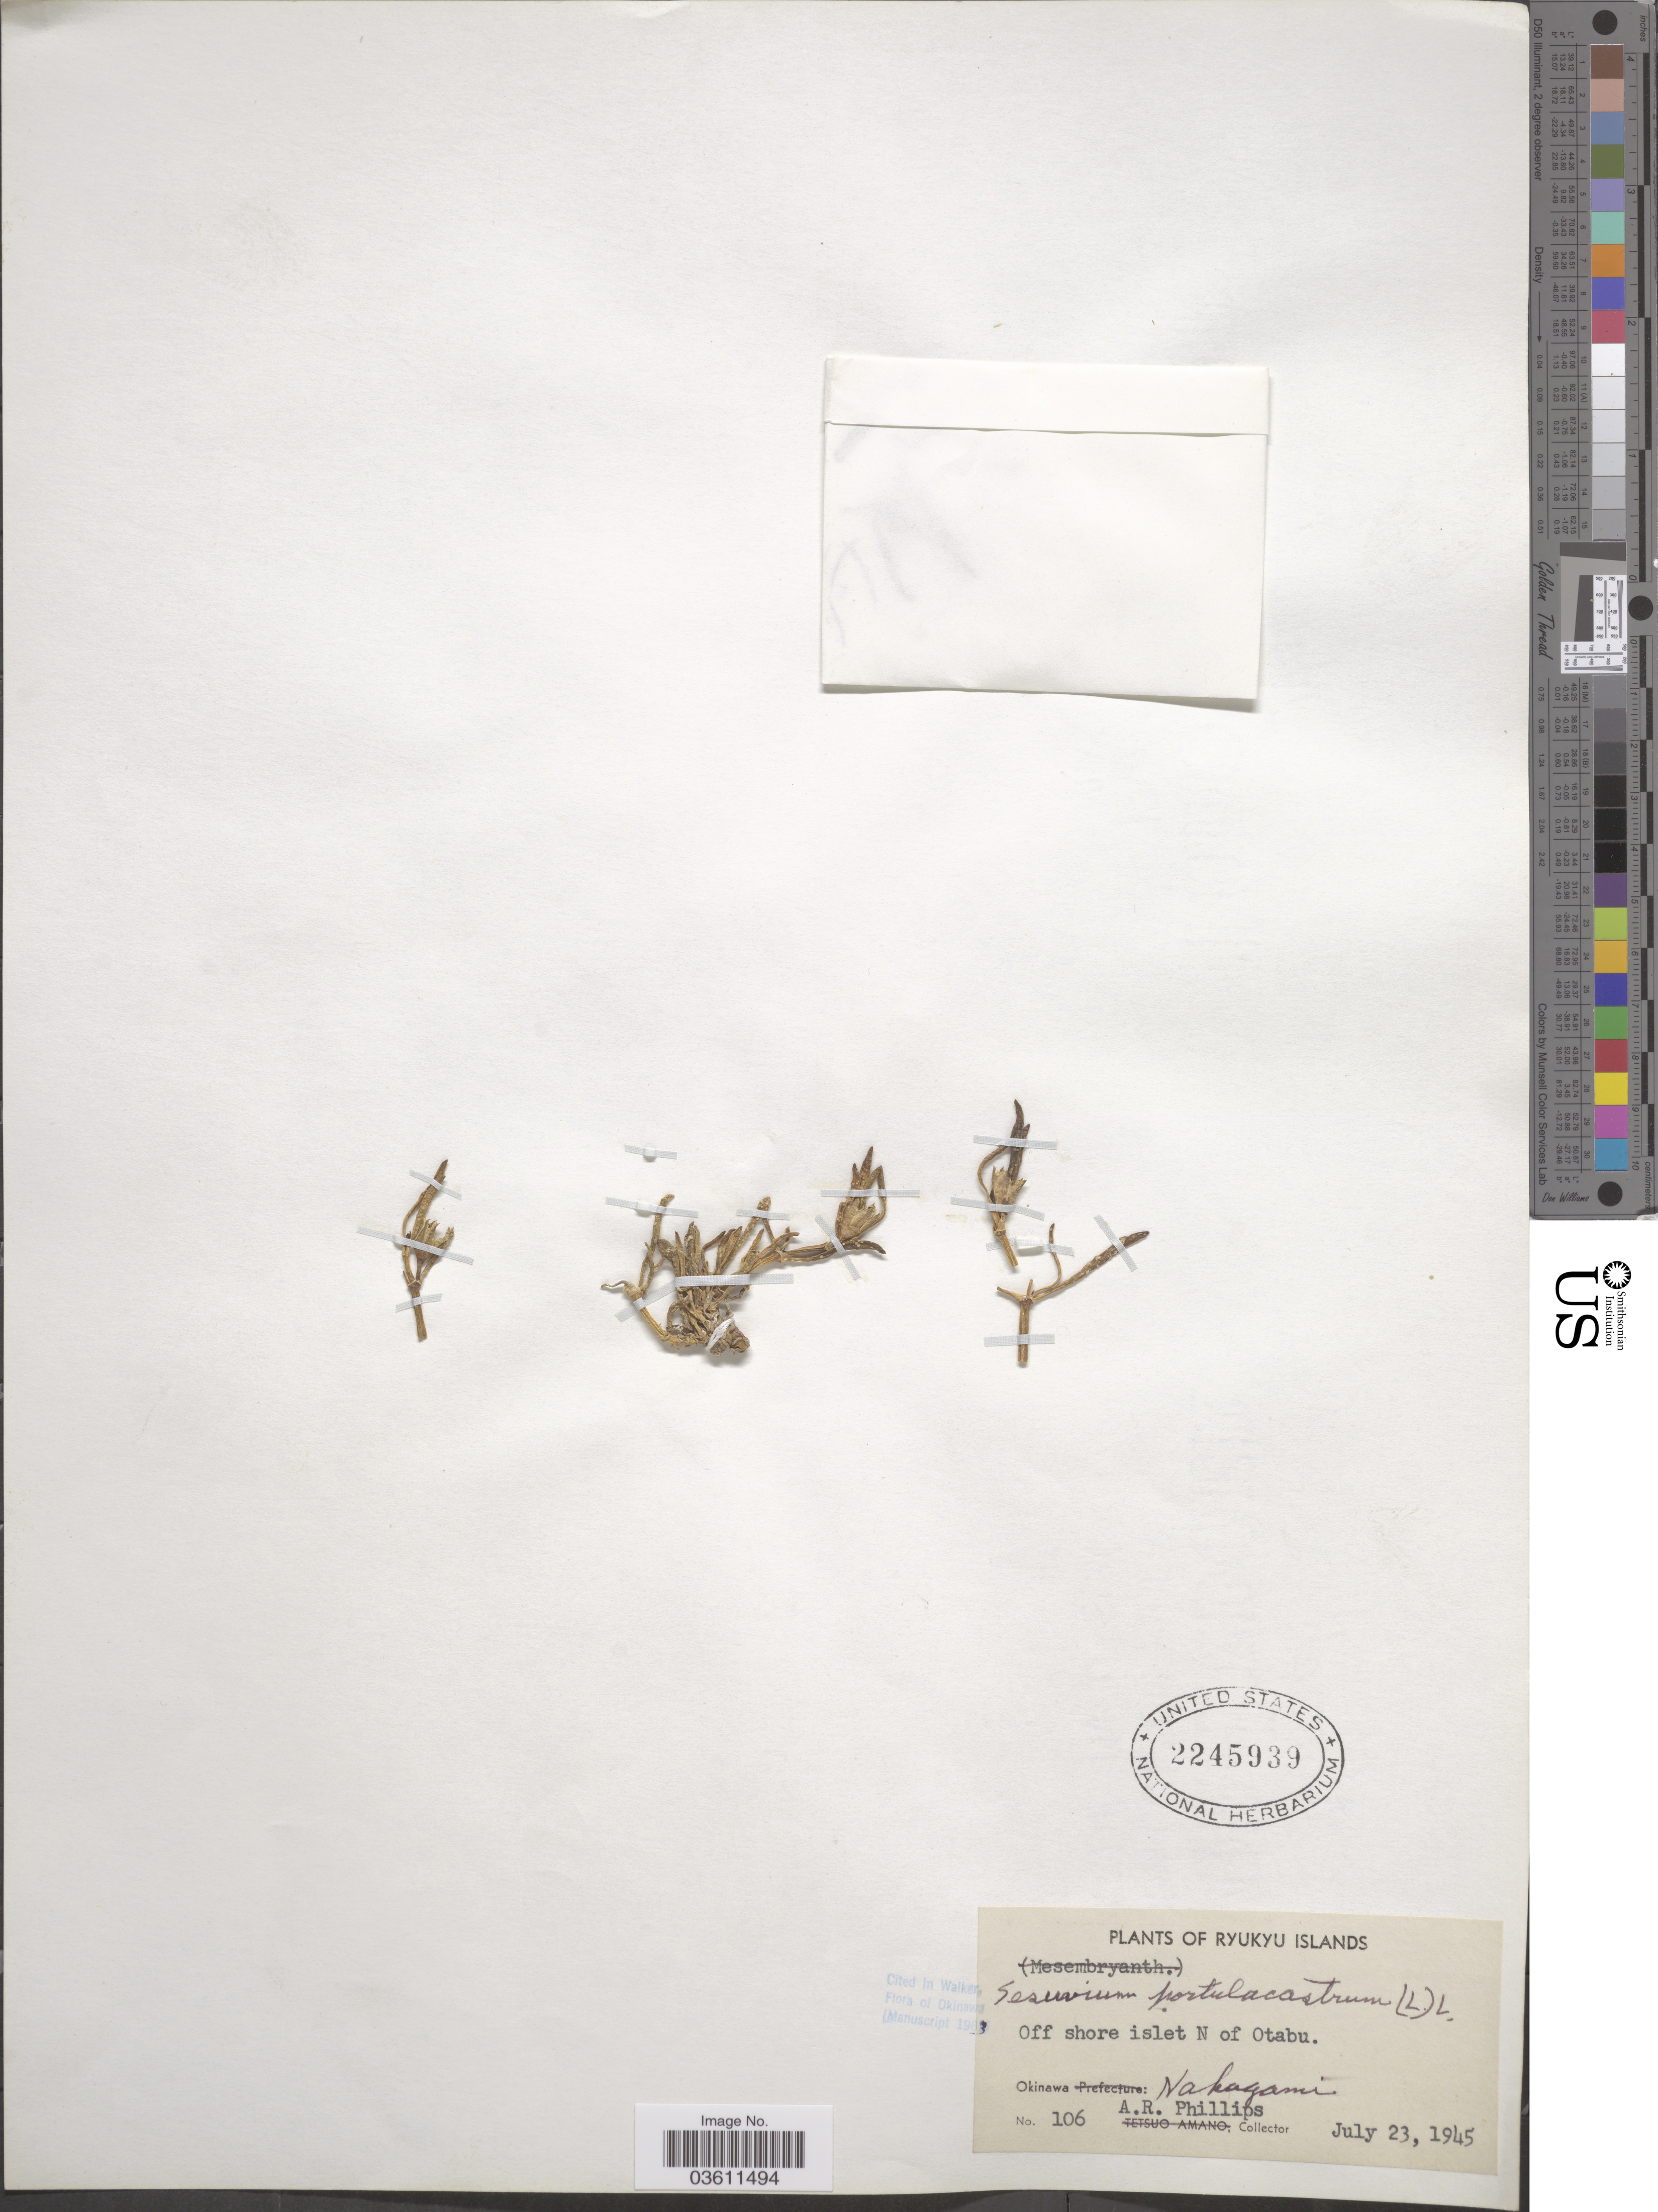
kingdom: Plantae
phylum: Tracheophyta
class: Magnoliopsida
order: Caryophyllales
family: Aizoaceae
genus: Sesuvium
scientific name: Sesuvium portulacastrum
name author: (L.) L.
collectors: A. R. Phillips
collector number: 106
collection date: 1945-07-23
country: Japan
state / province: Okinawa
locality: Ryukyu Islands. Off shore islet N of Otabu. Nakagami.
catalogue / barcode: US 2245939